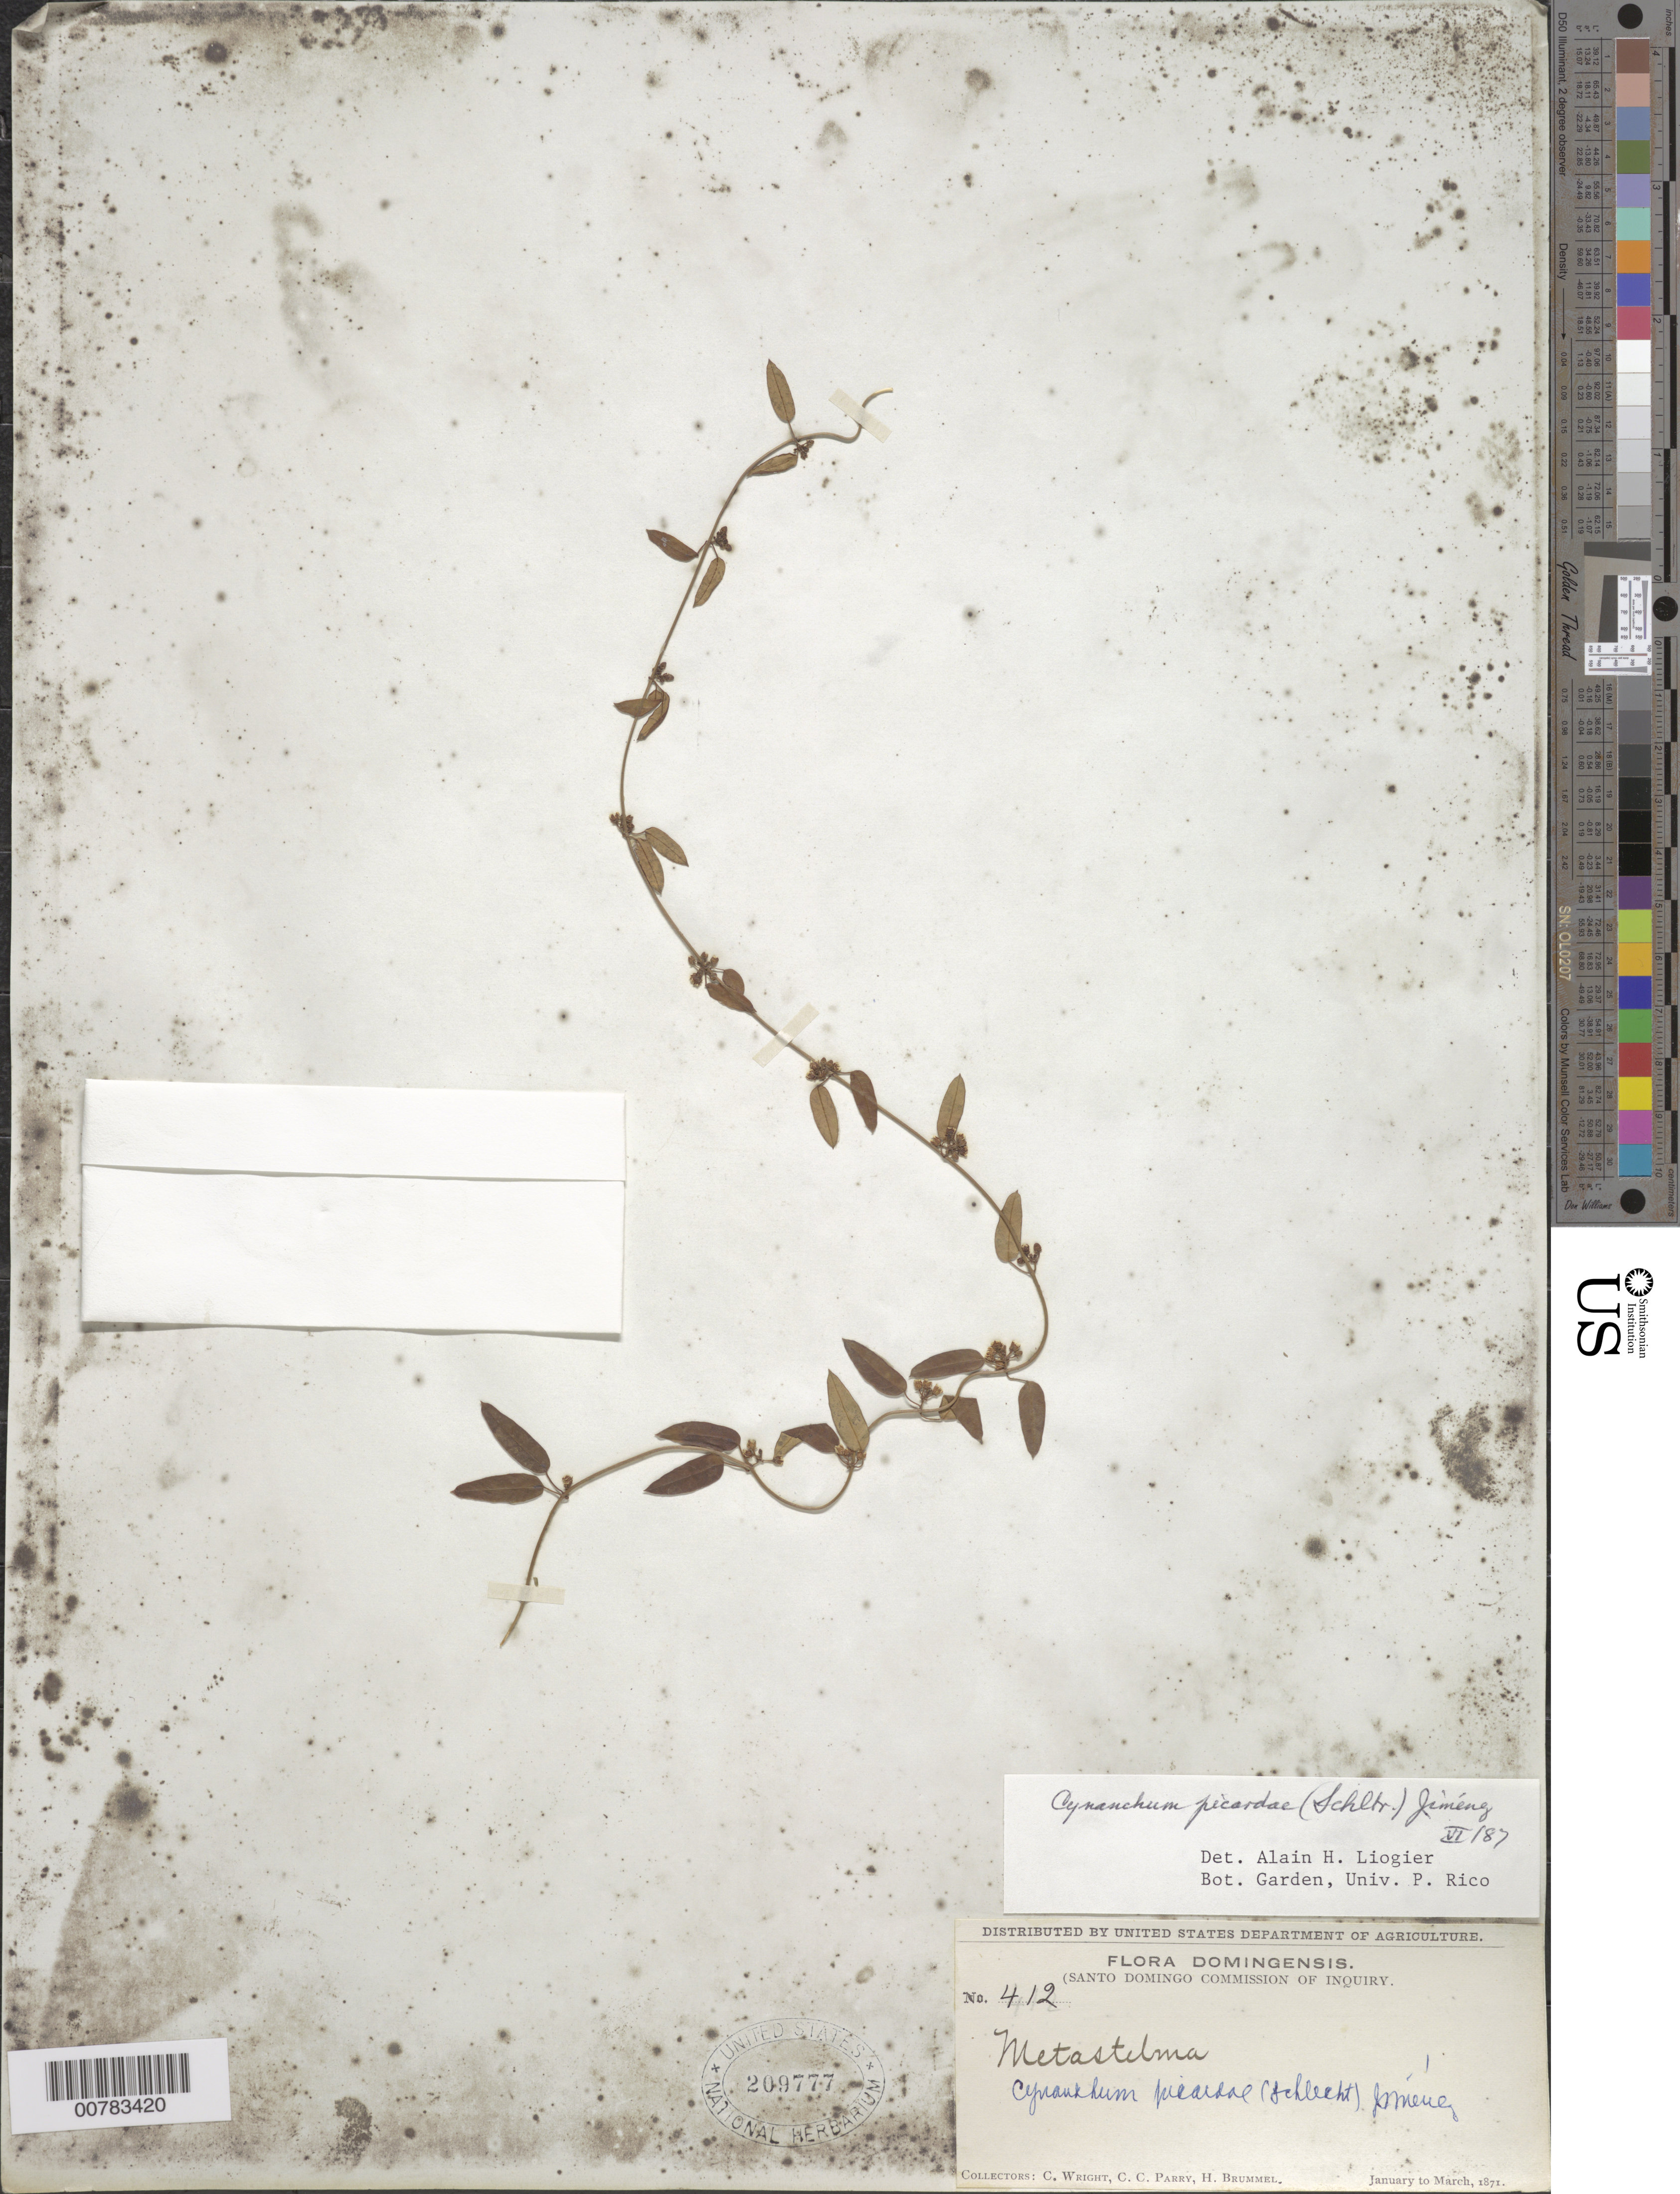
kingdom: Plantae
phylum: Tracheophyta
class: Magnoliopsida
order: Gentianales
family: Apocynaceae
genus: Metastelma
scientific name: Metastelma picardae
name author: Schltr.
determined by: Liogier, Alain H.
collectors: C. Wright, C. C. Parry & H. Brummel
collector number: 412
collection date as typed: Jan 1871 to -- Mar 1871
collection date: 1871-01/1871-03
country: Dominican Republic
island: Hispaniola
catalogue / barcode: US 209777